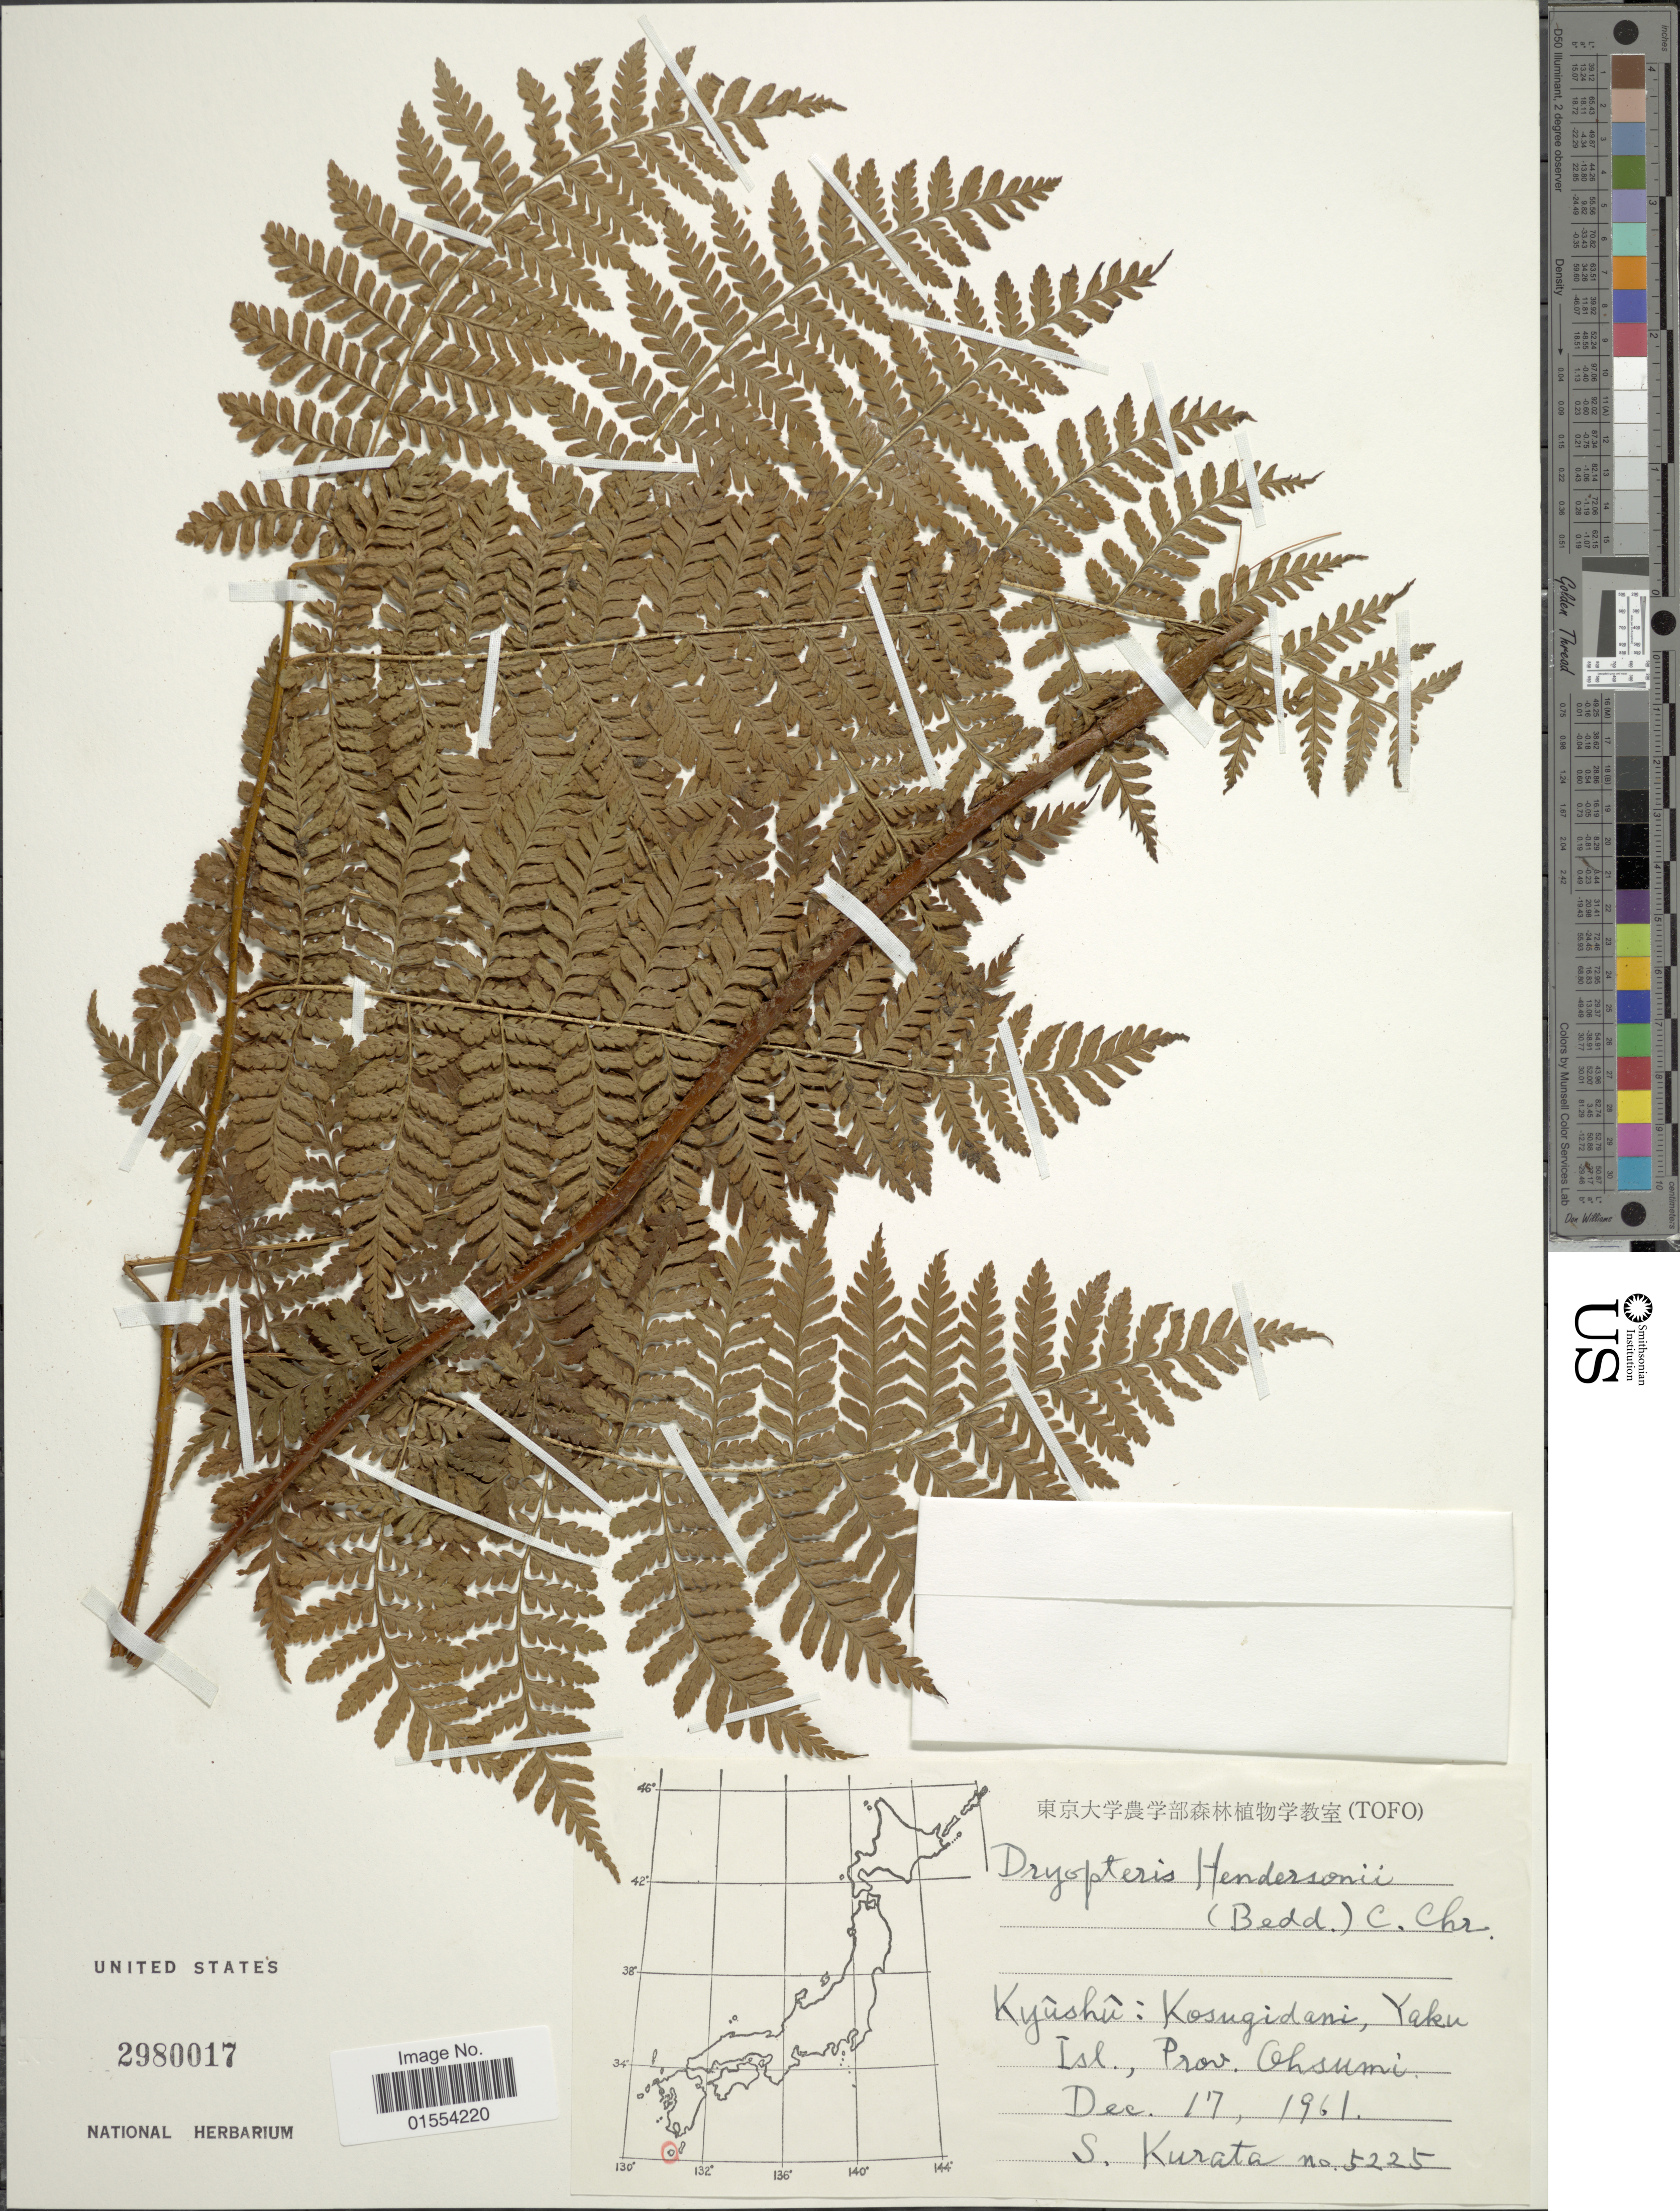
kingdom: Plantae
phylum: Tracheophyta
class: Polypodiopsida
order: Polypodiales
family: Dryopteridaceae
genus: Dryopteris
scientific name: Dryopteris hendersonii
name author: (Bedd.) C. Chr.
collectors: Sa. Kurata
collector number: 5225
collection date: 1961-12-17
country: Japan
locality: Kyushu: Kosugidani, Yaku, Isl., Prov. Ohsumi.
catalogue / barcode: US 2980017